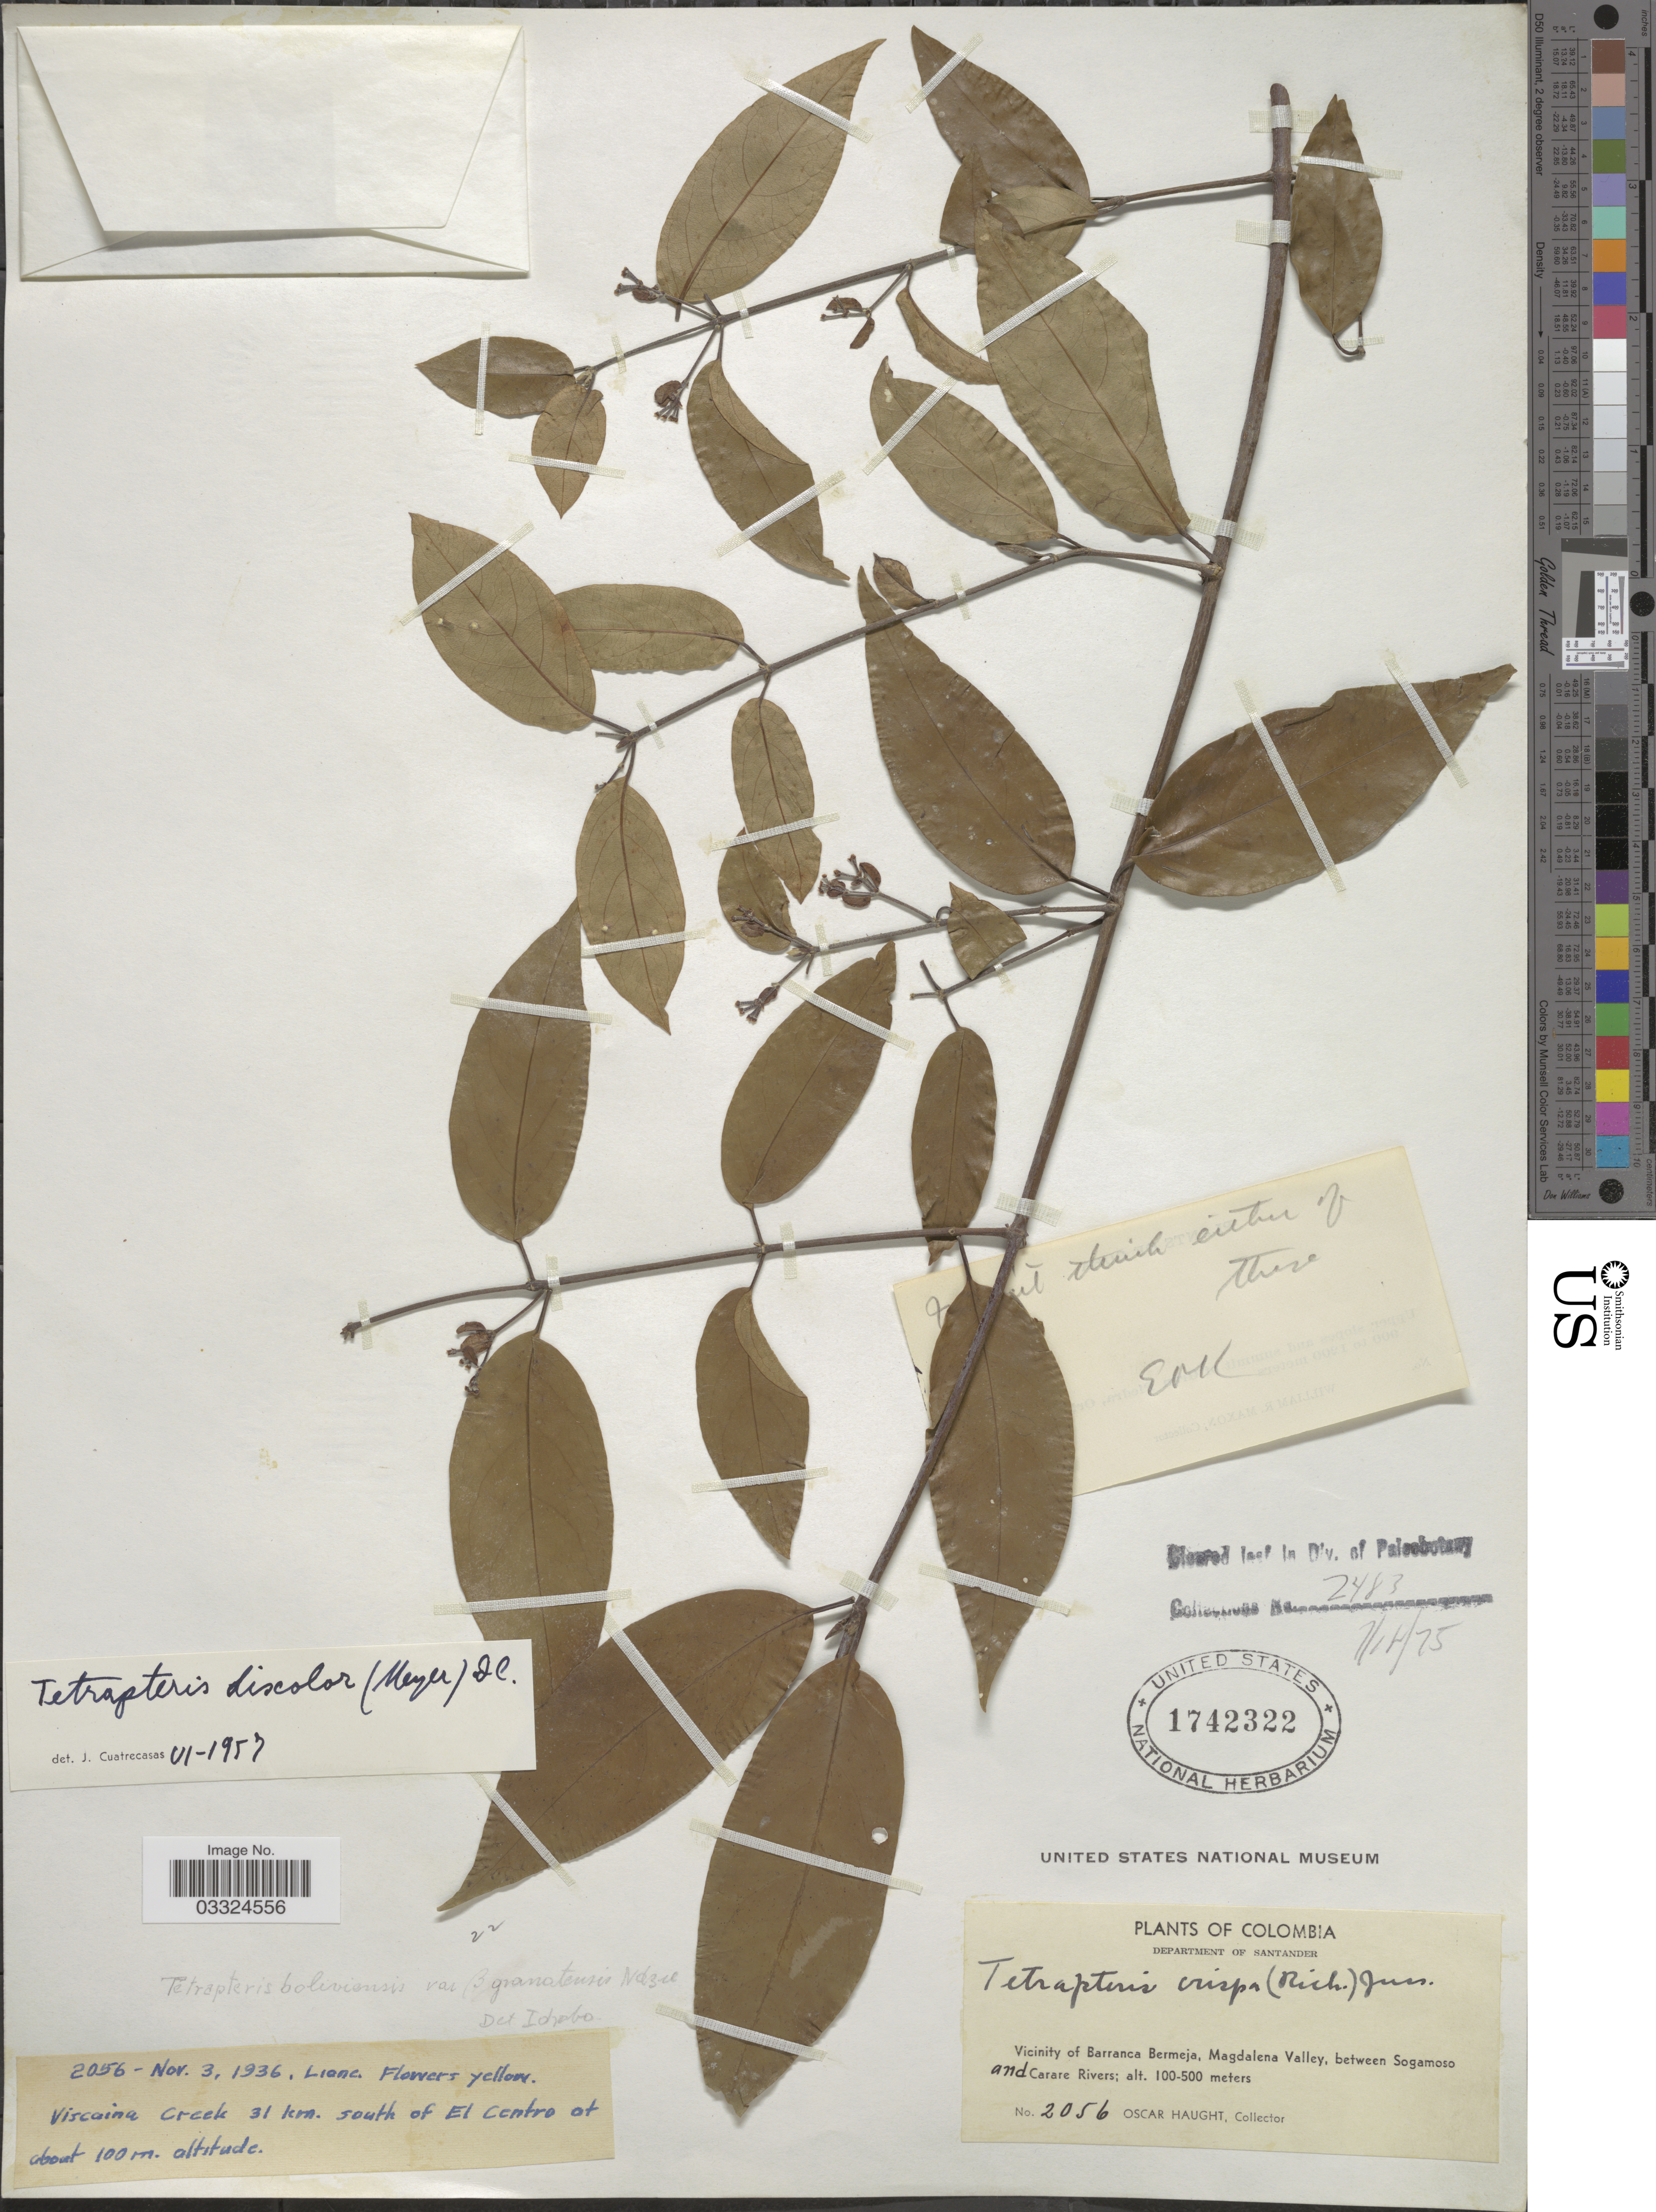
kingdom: Plantae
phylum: Tracheophyta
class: Magnoliopsida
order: Malpighiales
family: Malpighiaceae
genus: Tetrapterys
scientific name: Tetrapterys discolor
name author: (G. Mey.) DC.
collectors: O. L. Haught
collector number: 2056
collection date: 1936-11-03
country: Colombia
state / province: Santander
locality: Department of Santander. Vicinity of Barranca Berneja, Magdalena Valley, between Sogamoso and Carare Rivers. Viscaina creek 31 km. south of El Centro.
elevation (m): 100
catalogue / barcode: US 1742322